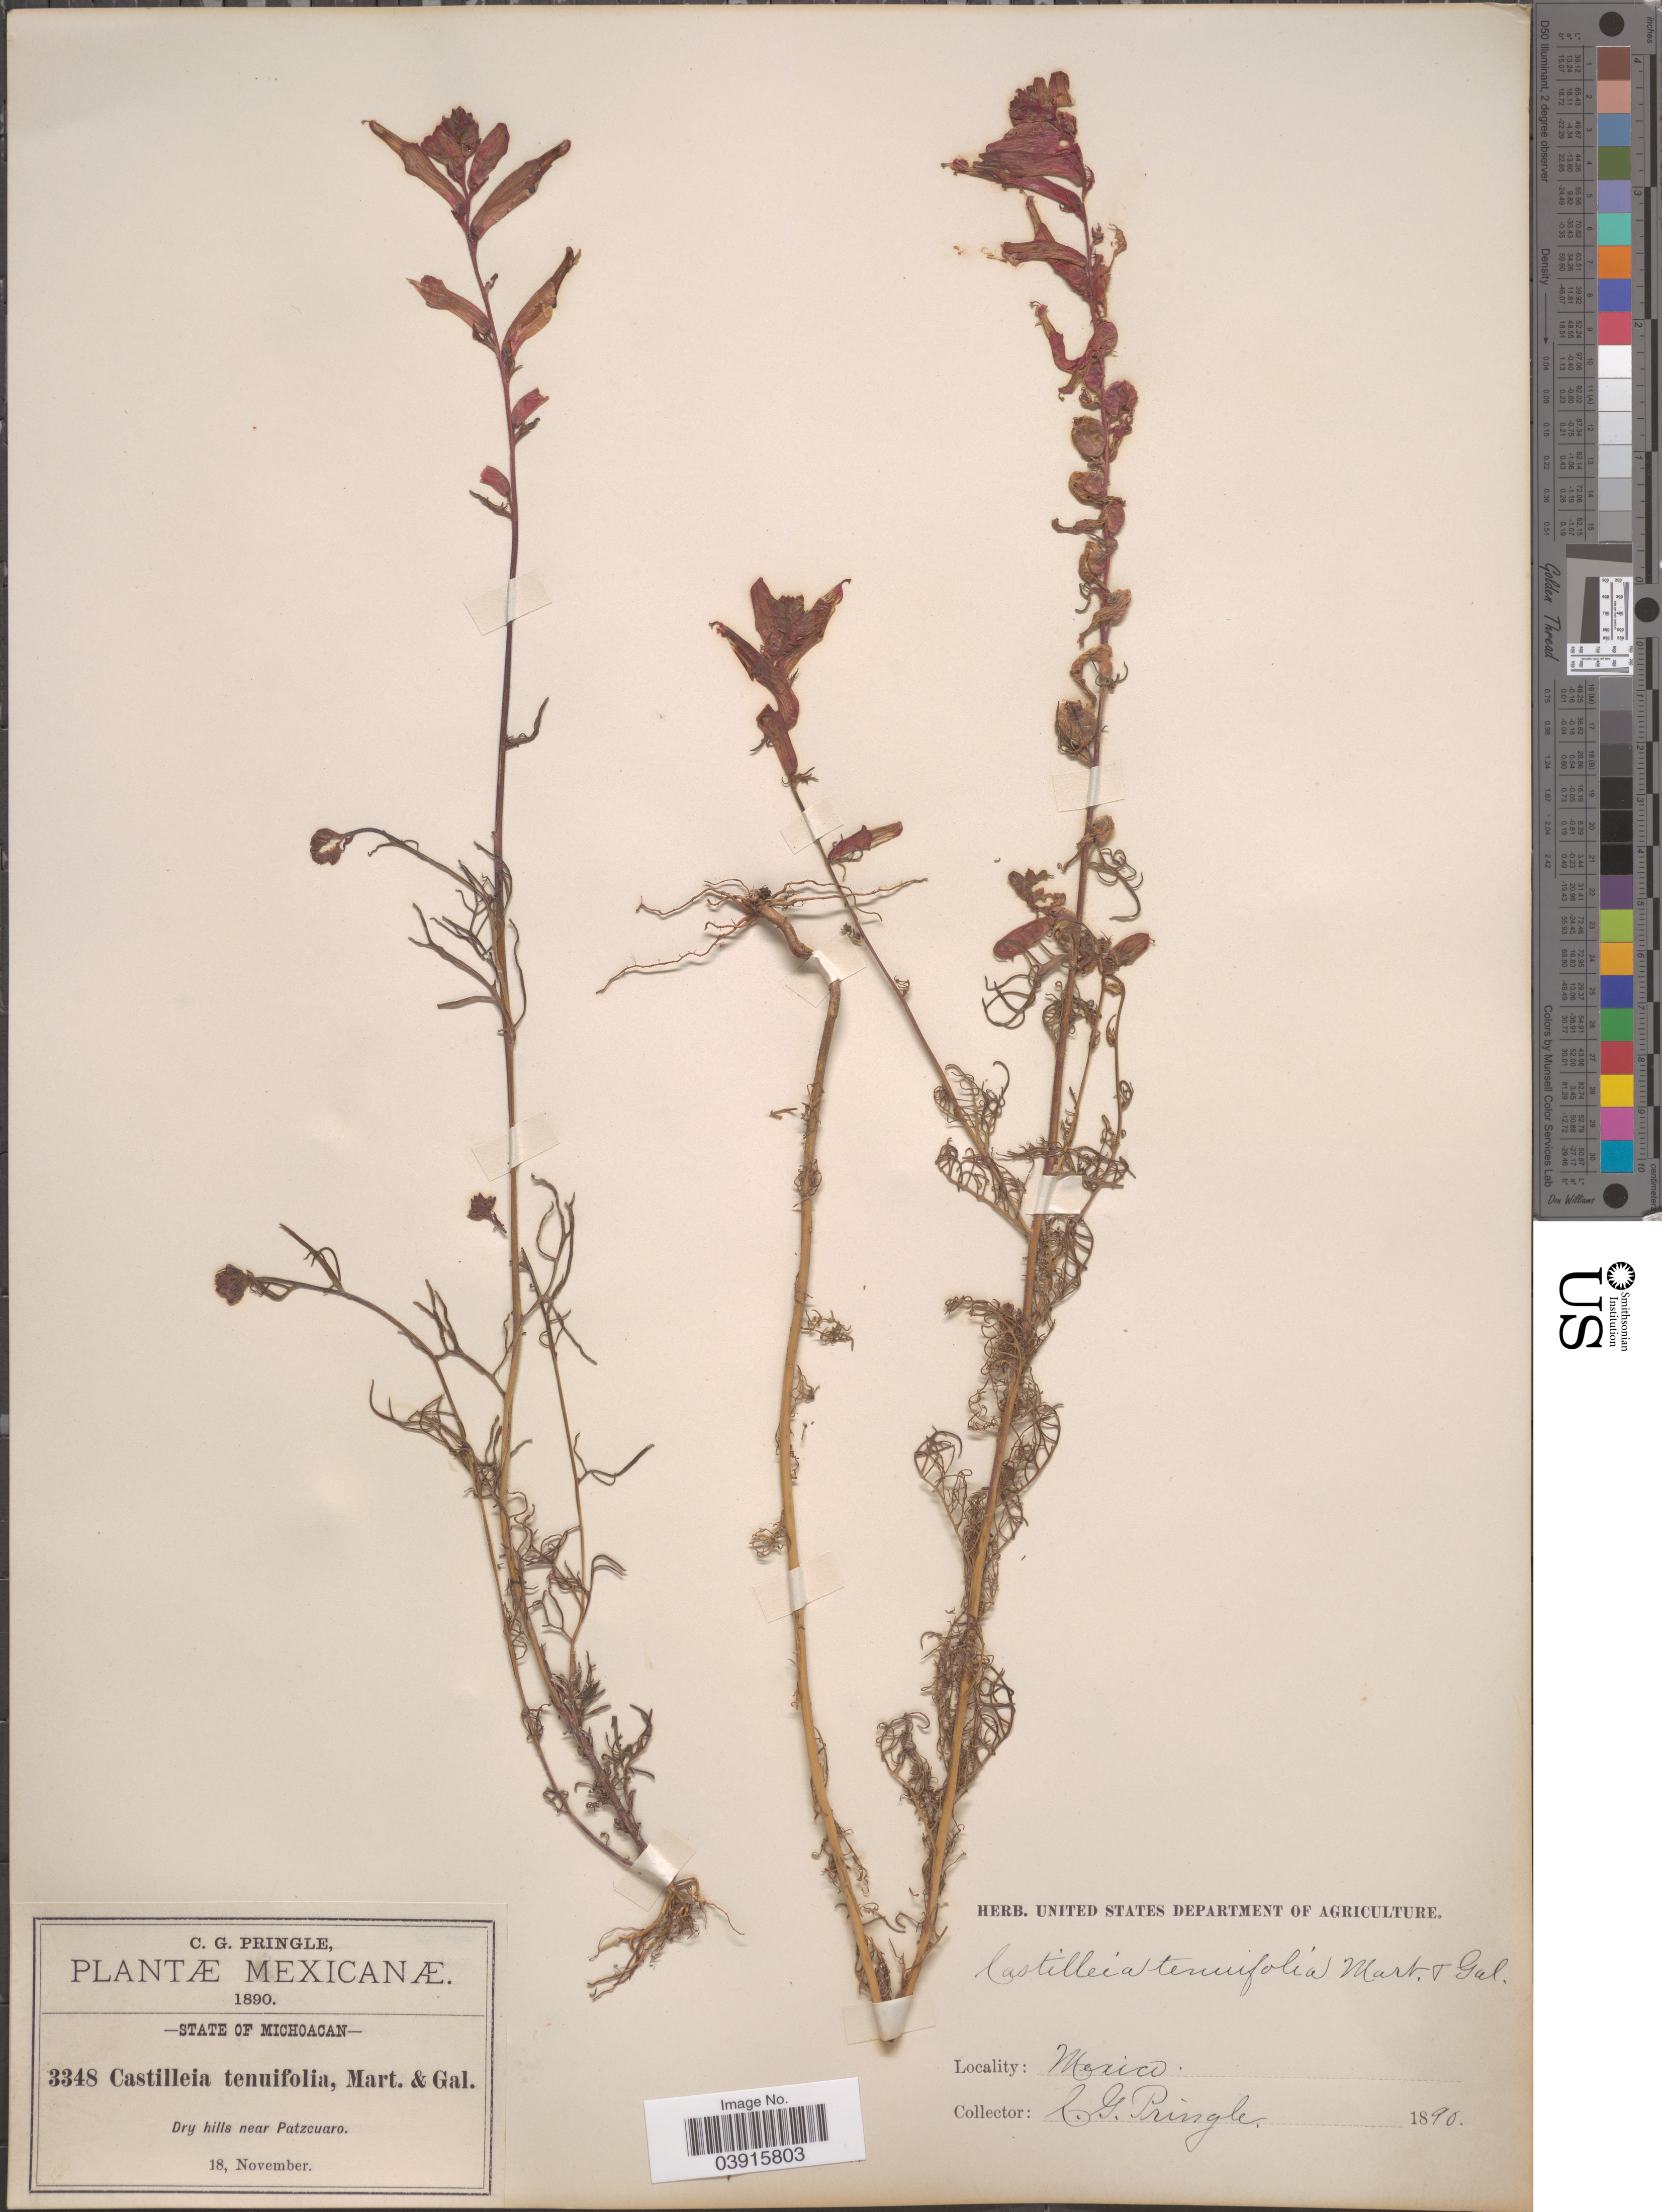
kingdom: Plantae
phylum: Tracheophyta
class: Magnoliopsida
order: Lamiales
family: Orobanchaceae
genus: Castilleja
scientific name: Castilleja tenuiflora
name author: Benth.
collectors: C. G. Pringle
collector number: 3348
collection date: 1890-11-18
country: Mexico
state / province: Michoacán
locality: Dry hills near Patzcuaro.